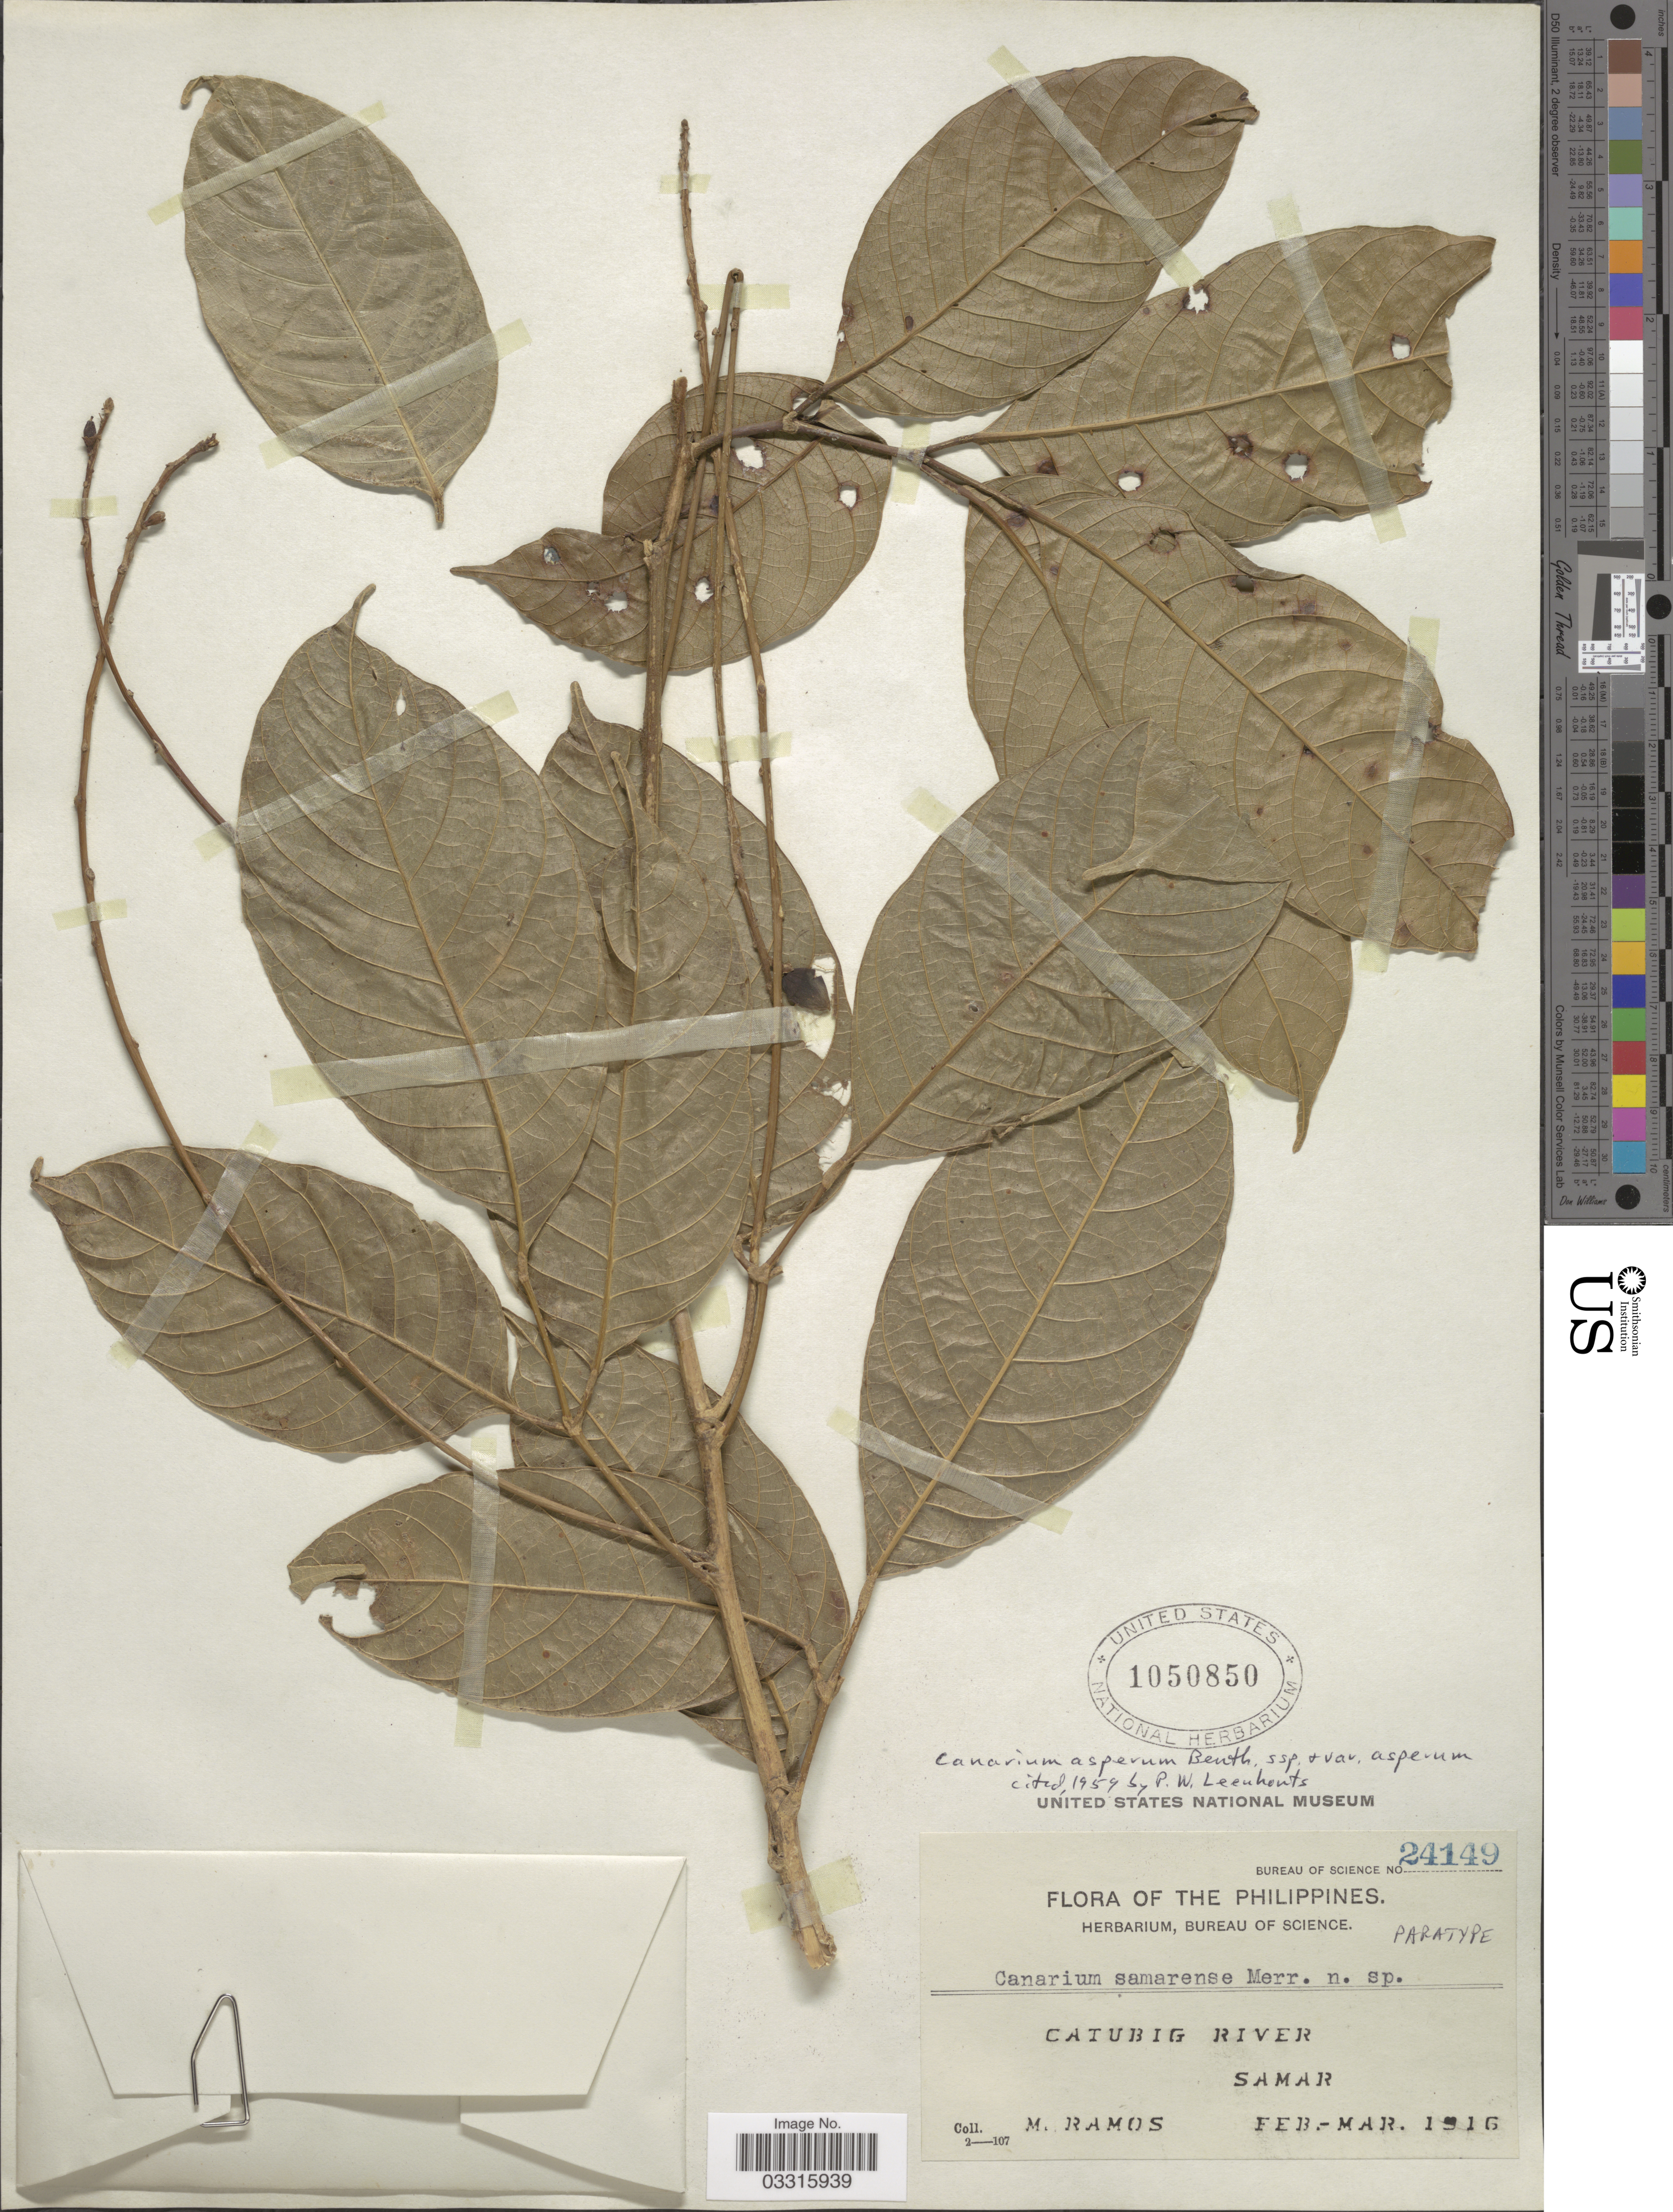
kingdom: Plantae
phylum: Tracheophyta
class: Magnoliopsida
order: Sapindales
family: Burseraceae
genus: Canarium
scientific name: Canarium asperum subsp. asperum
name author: Benth.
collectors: M. Ramos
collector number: Bureau of Science 24149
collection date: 1916-02/1916-03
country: Philippines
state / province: Eastern Visayas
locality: Catubig River. Samar.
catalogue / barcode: US 1050850